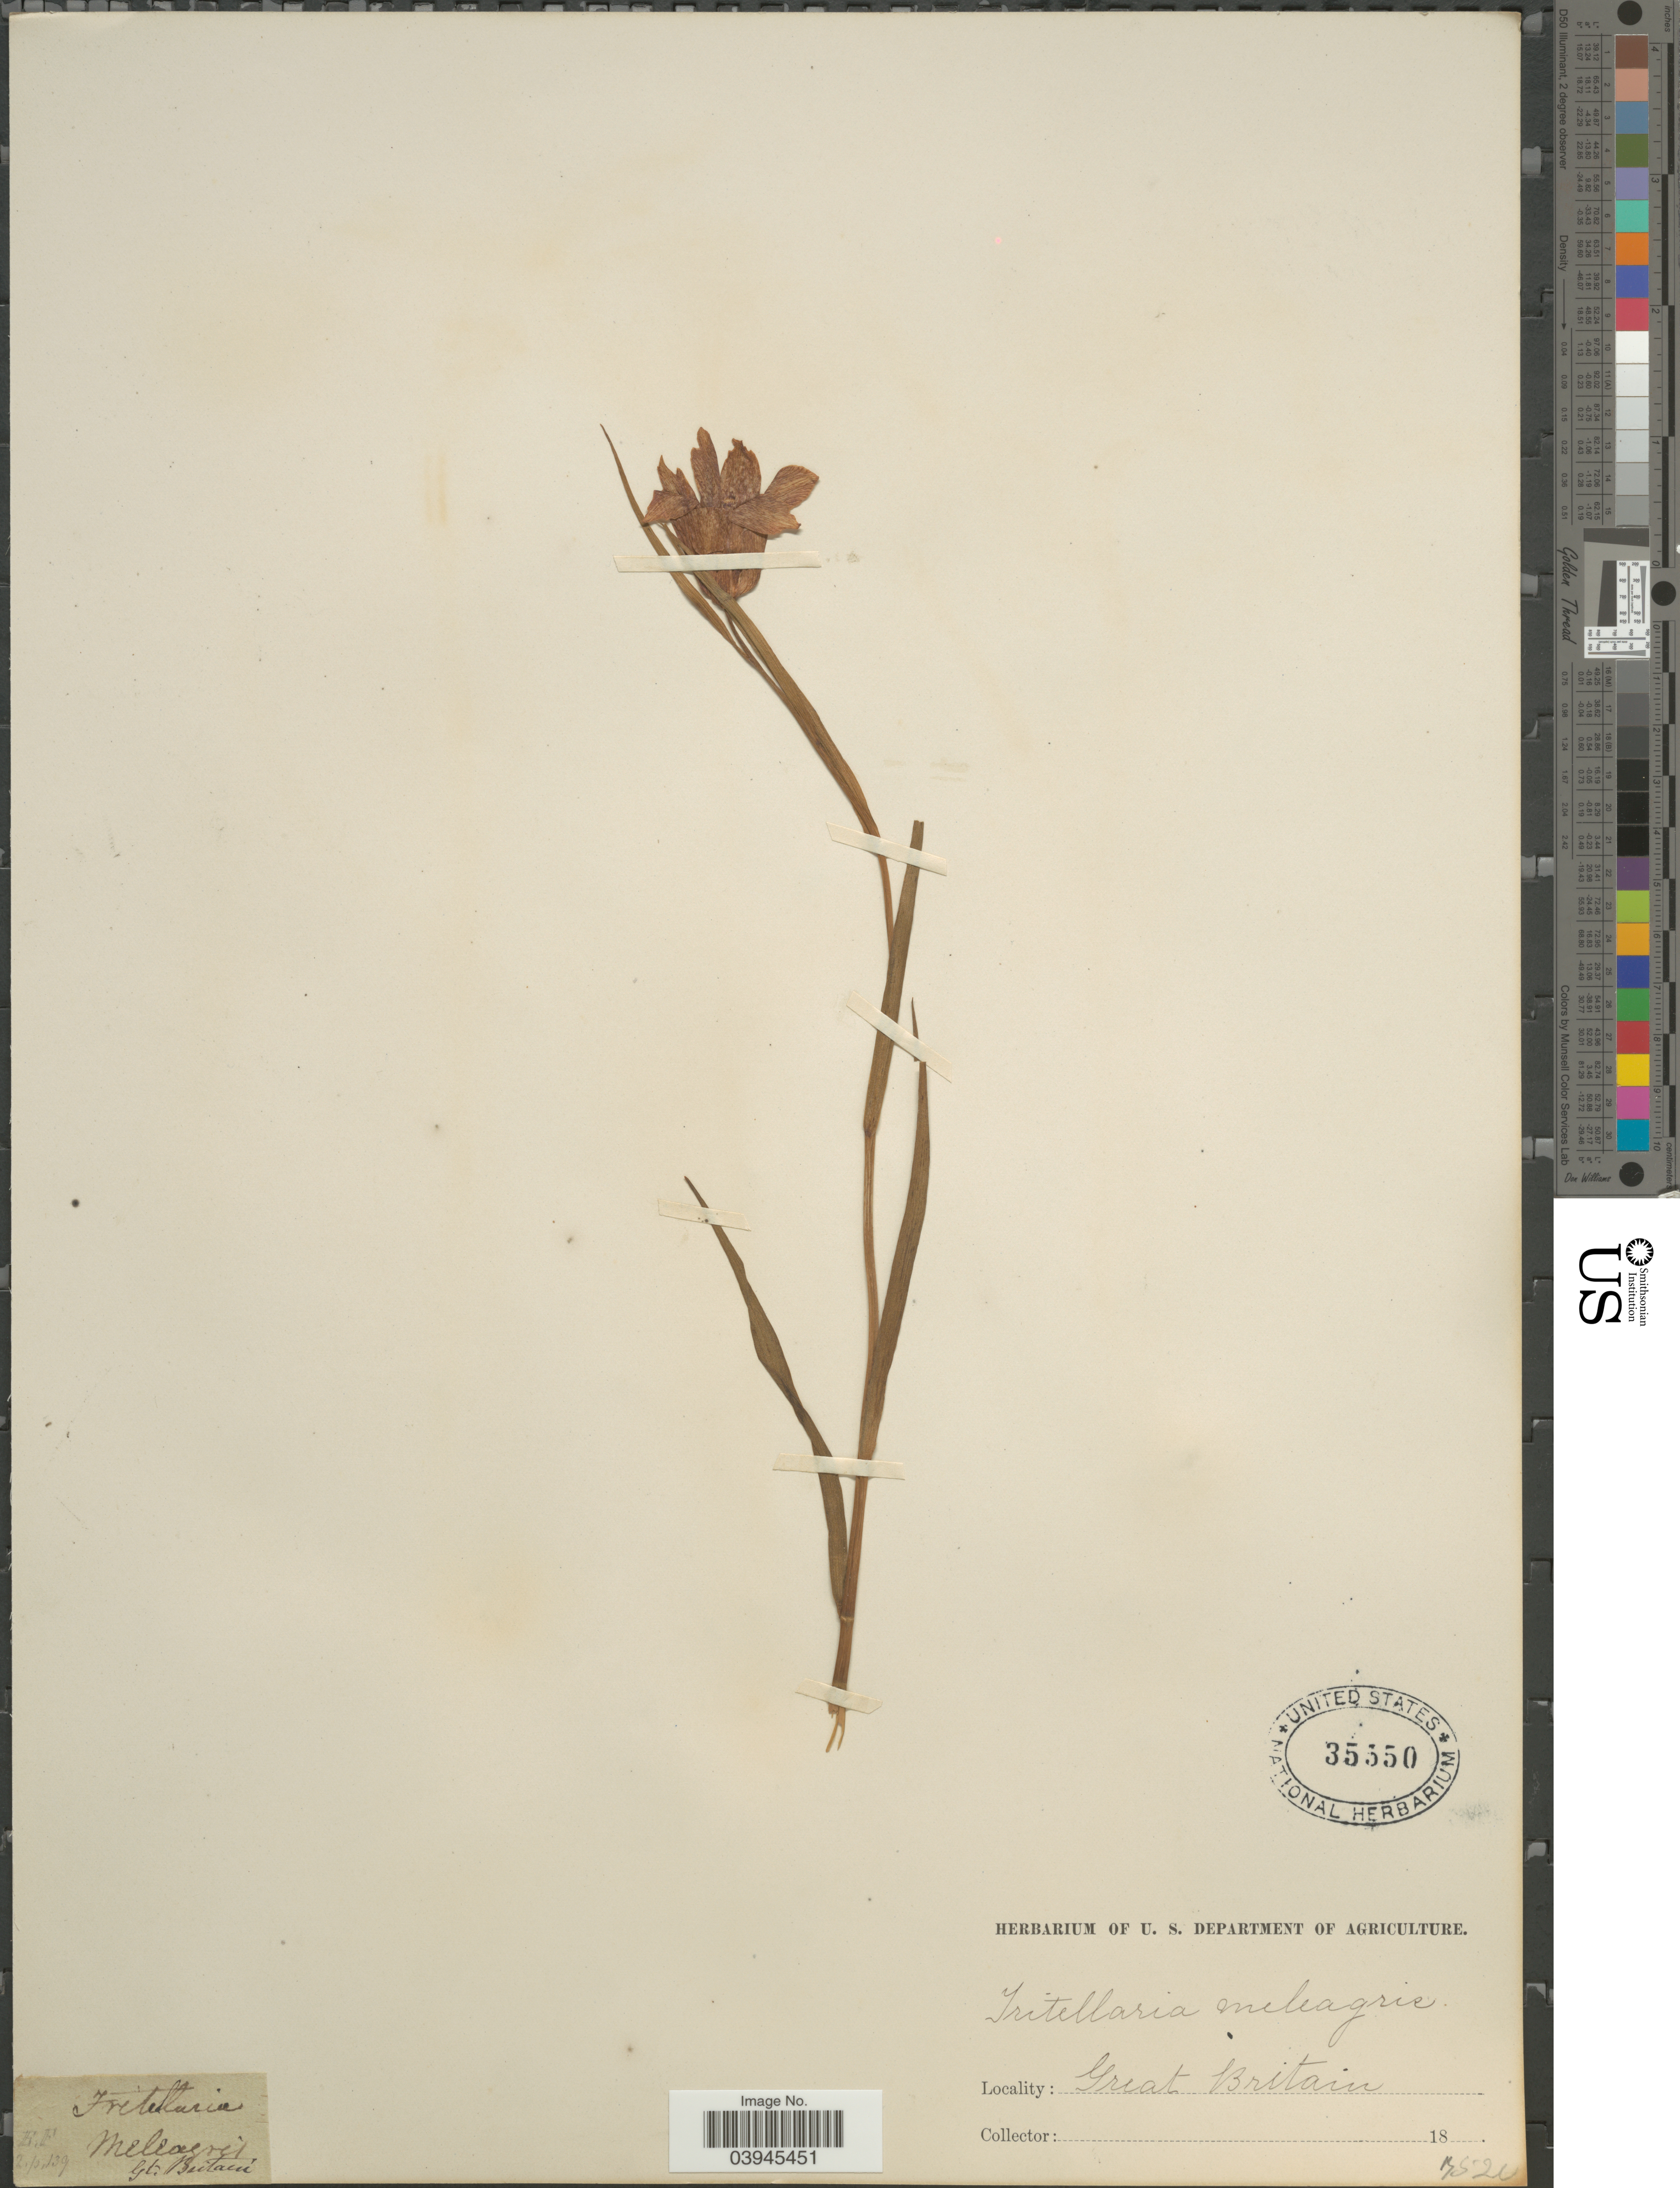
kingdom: Plantae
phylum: Tracheophyta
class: Liliopsida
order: Liliales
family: Liliaceae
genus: Fritillaria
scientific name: Fritillaria meleagris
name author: Lindl.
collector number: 7520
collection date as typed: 18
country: United Kingdom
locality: Great Britain.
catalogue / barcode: US 35550